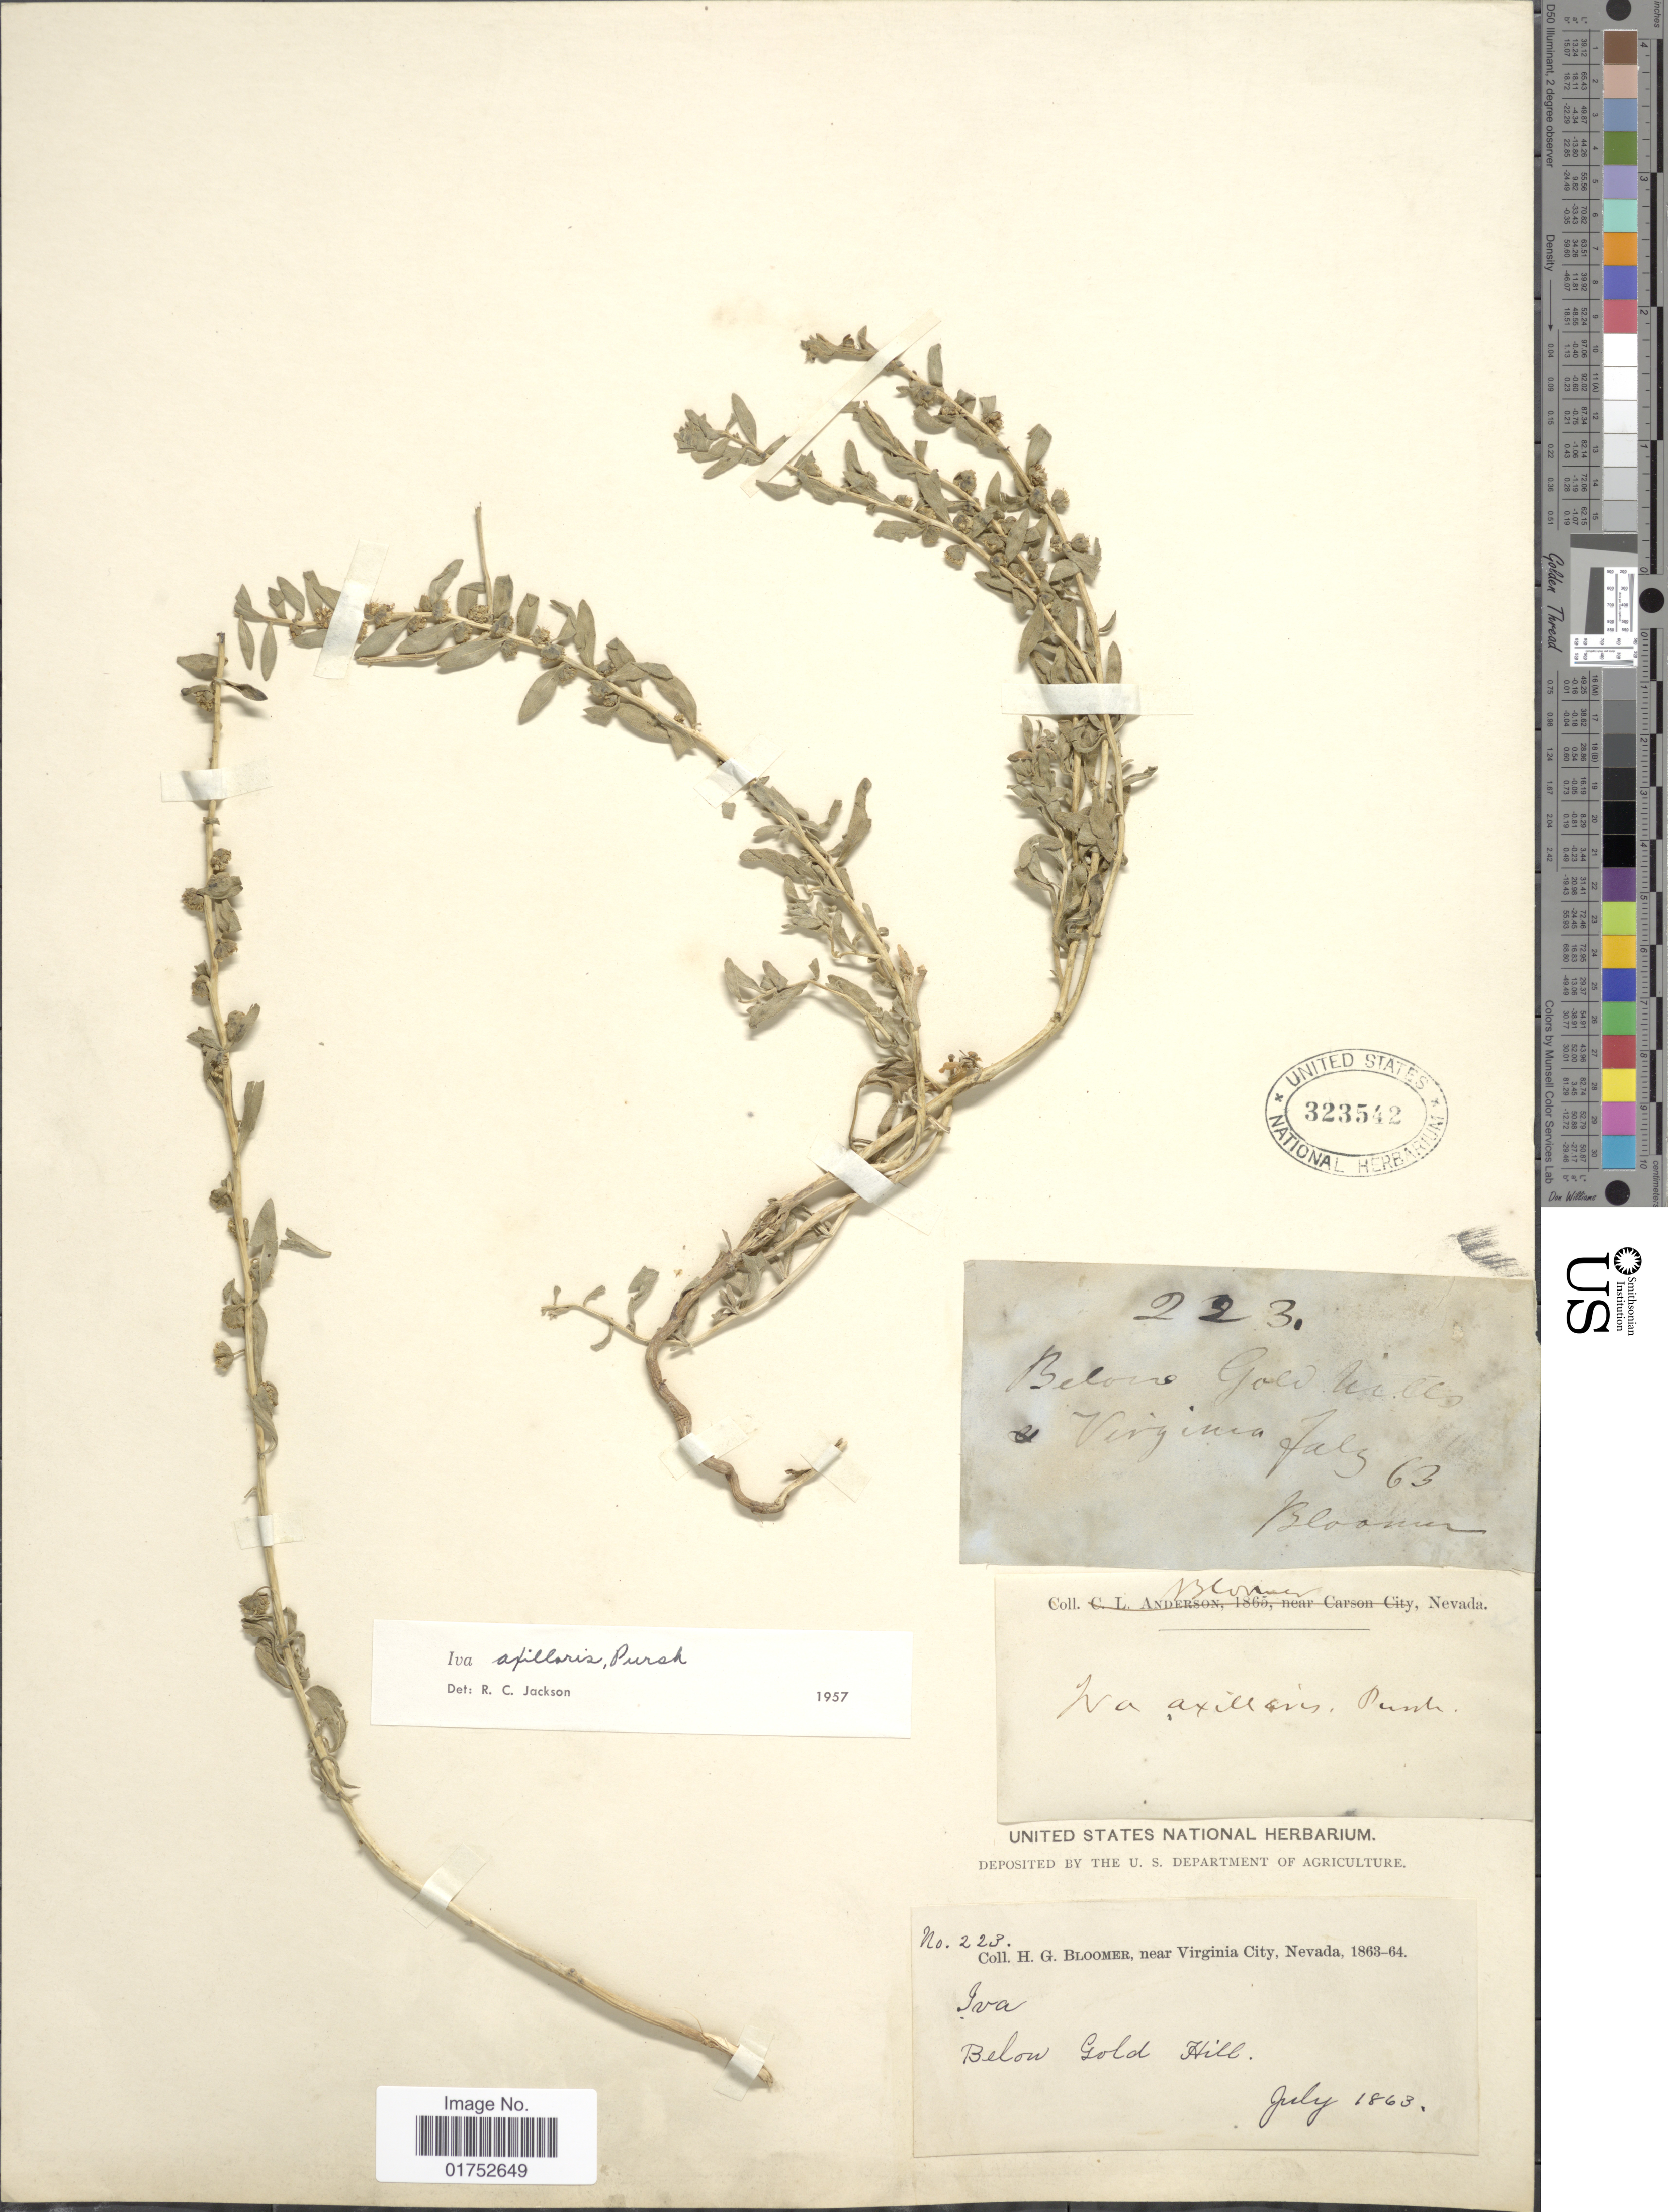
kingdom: Plantae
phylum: Tracheophyta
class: Magnoliopsida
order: Asterales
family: Asteraceae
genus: Iva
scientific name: Iva axillaris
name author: Pursh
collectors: H. Bloomer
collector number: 223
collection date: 1863-07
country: United States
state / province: Nevada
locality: Near Virginia City, below Gold Hill, Virginia Falls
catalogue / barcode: US 323542